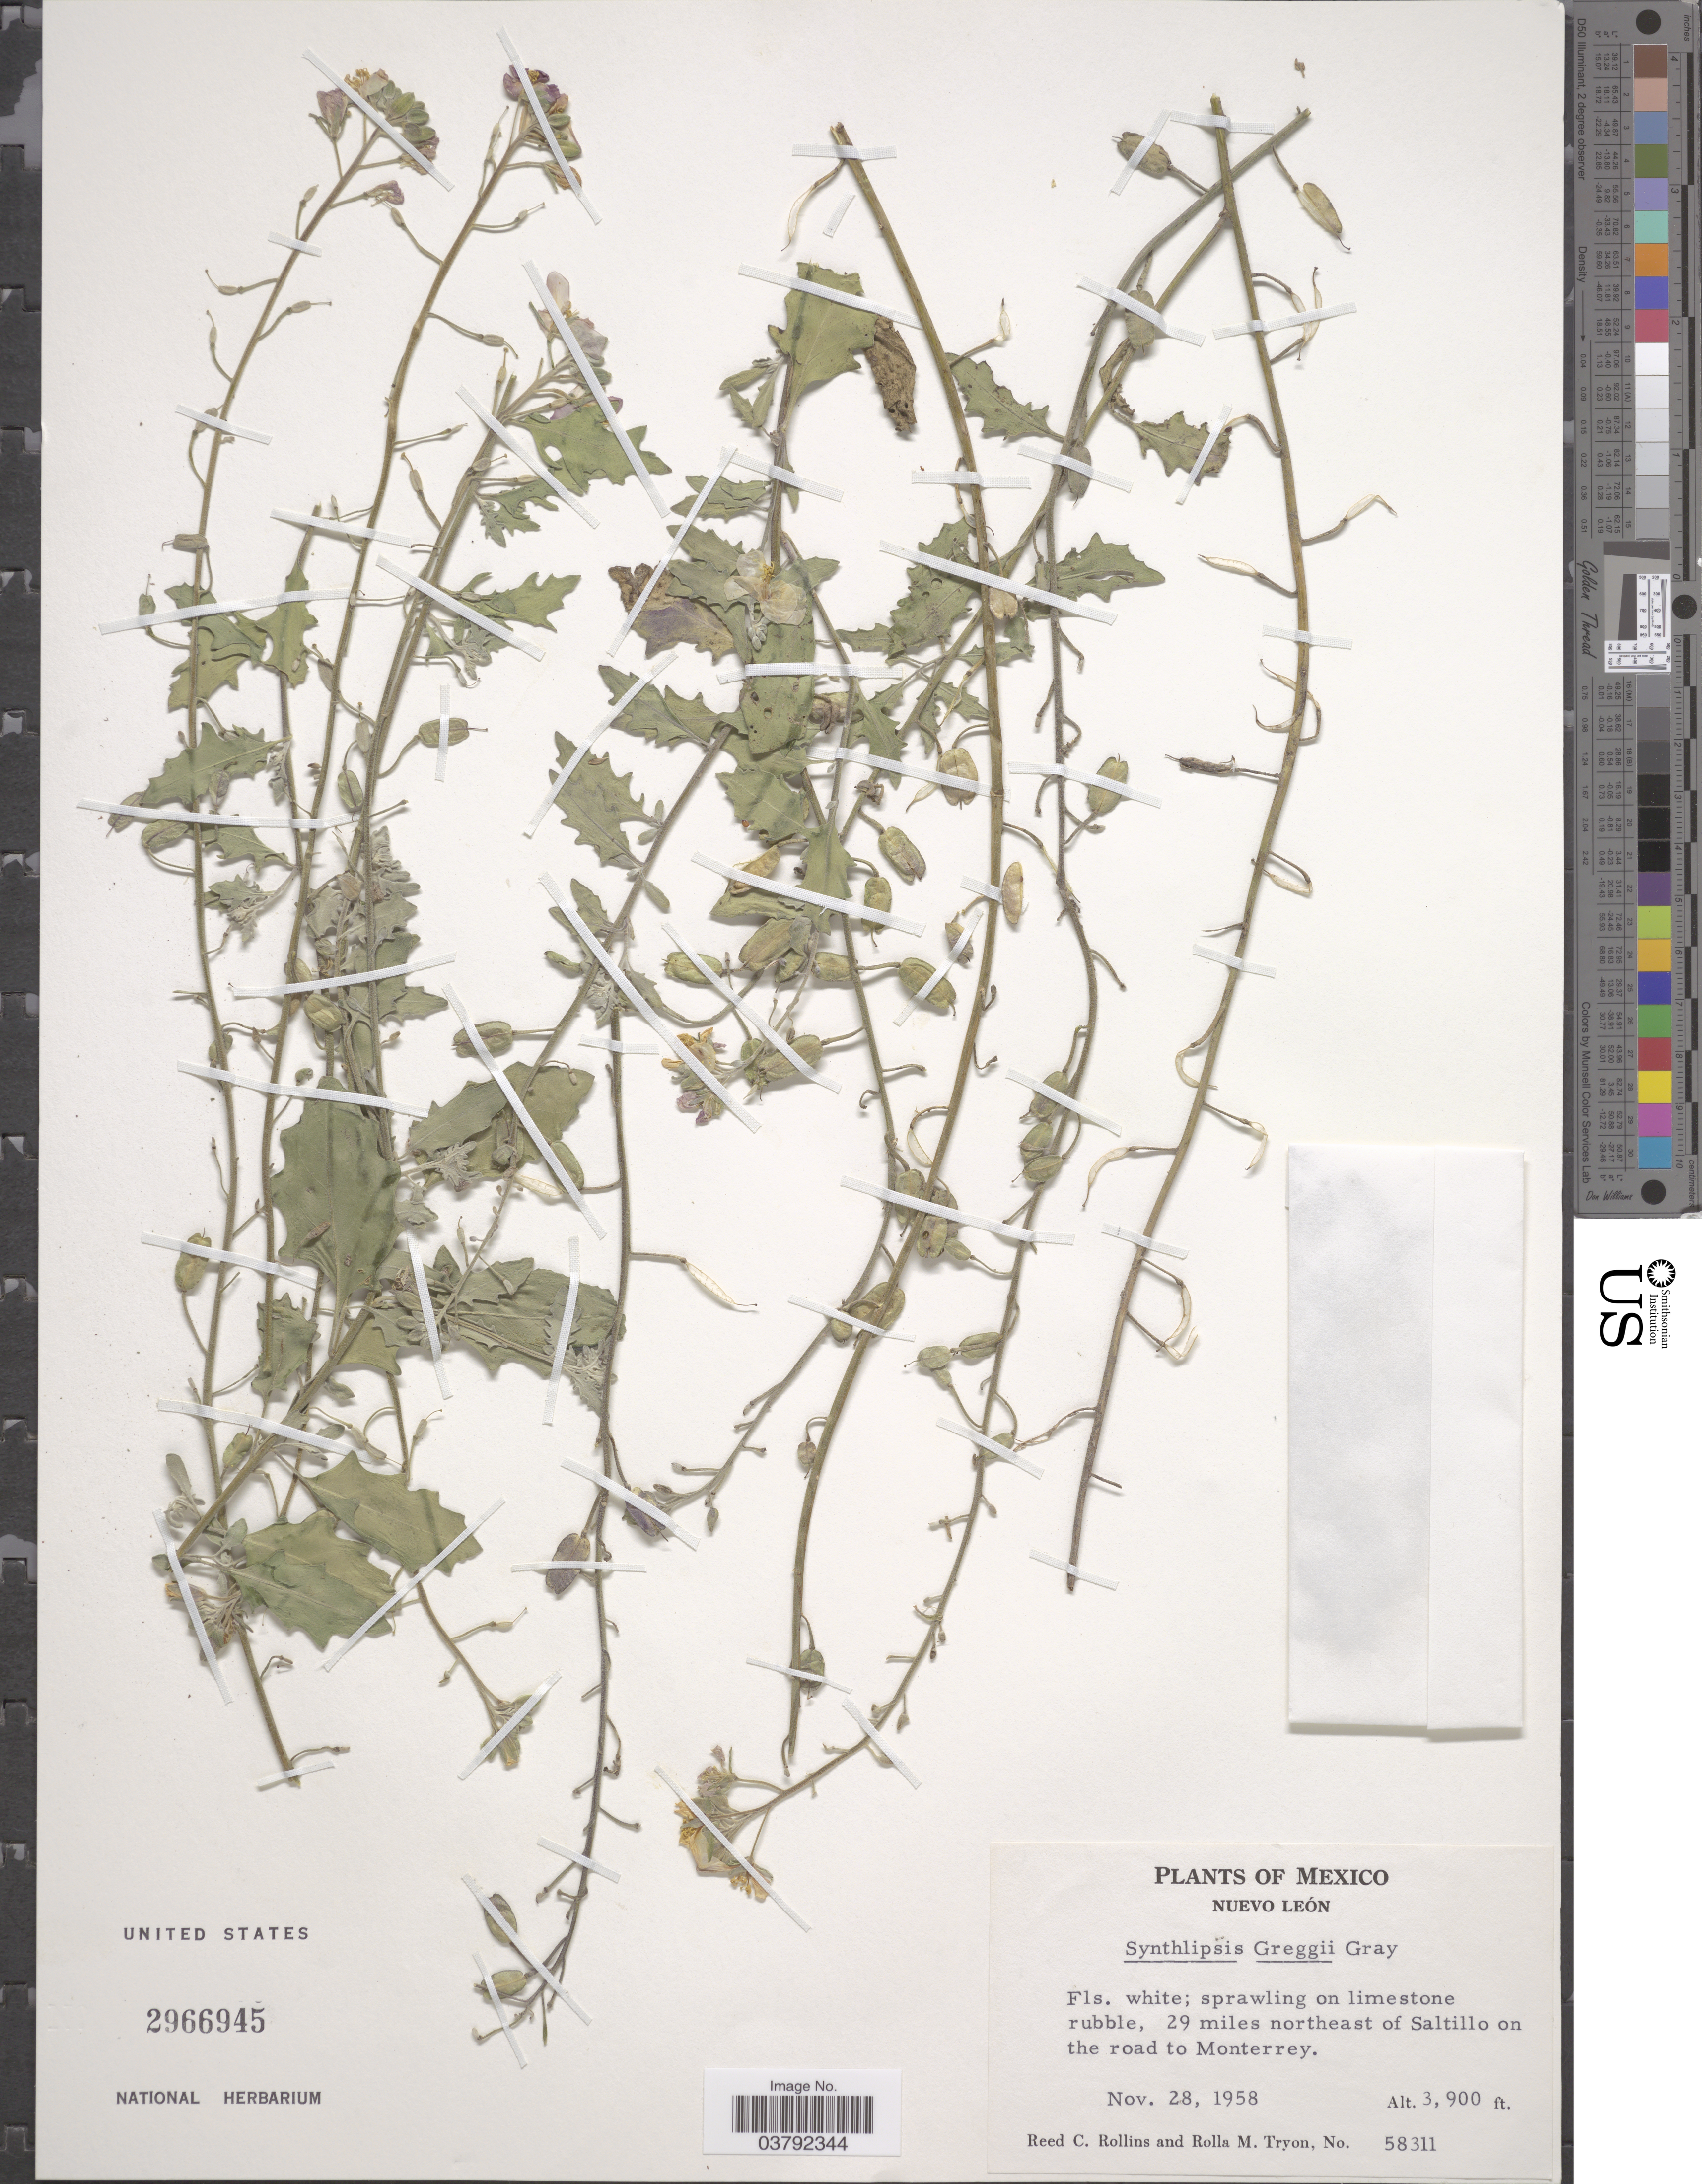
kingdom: Plantae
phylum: Tracheophyta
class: Magnoliopsida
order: Brassicales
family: Brassicaceae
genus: Synthlipsis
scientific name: Synthlipsis greggii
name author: A. Gray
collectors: R. C. Rollins & R. M. Tryon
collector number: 58311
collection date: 1958-11-28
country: Mexico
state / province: Nuevo León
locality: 29 miles northeast of Saltillo on the road to Monterrey.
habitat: sprawling on limestone rubble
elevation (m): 1189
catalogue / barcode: US 2966945